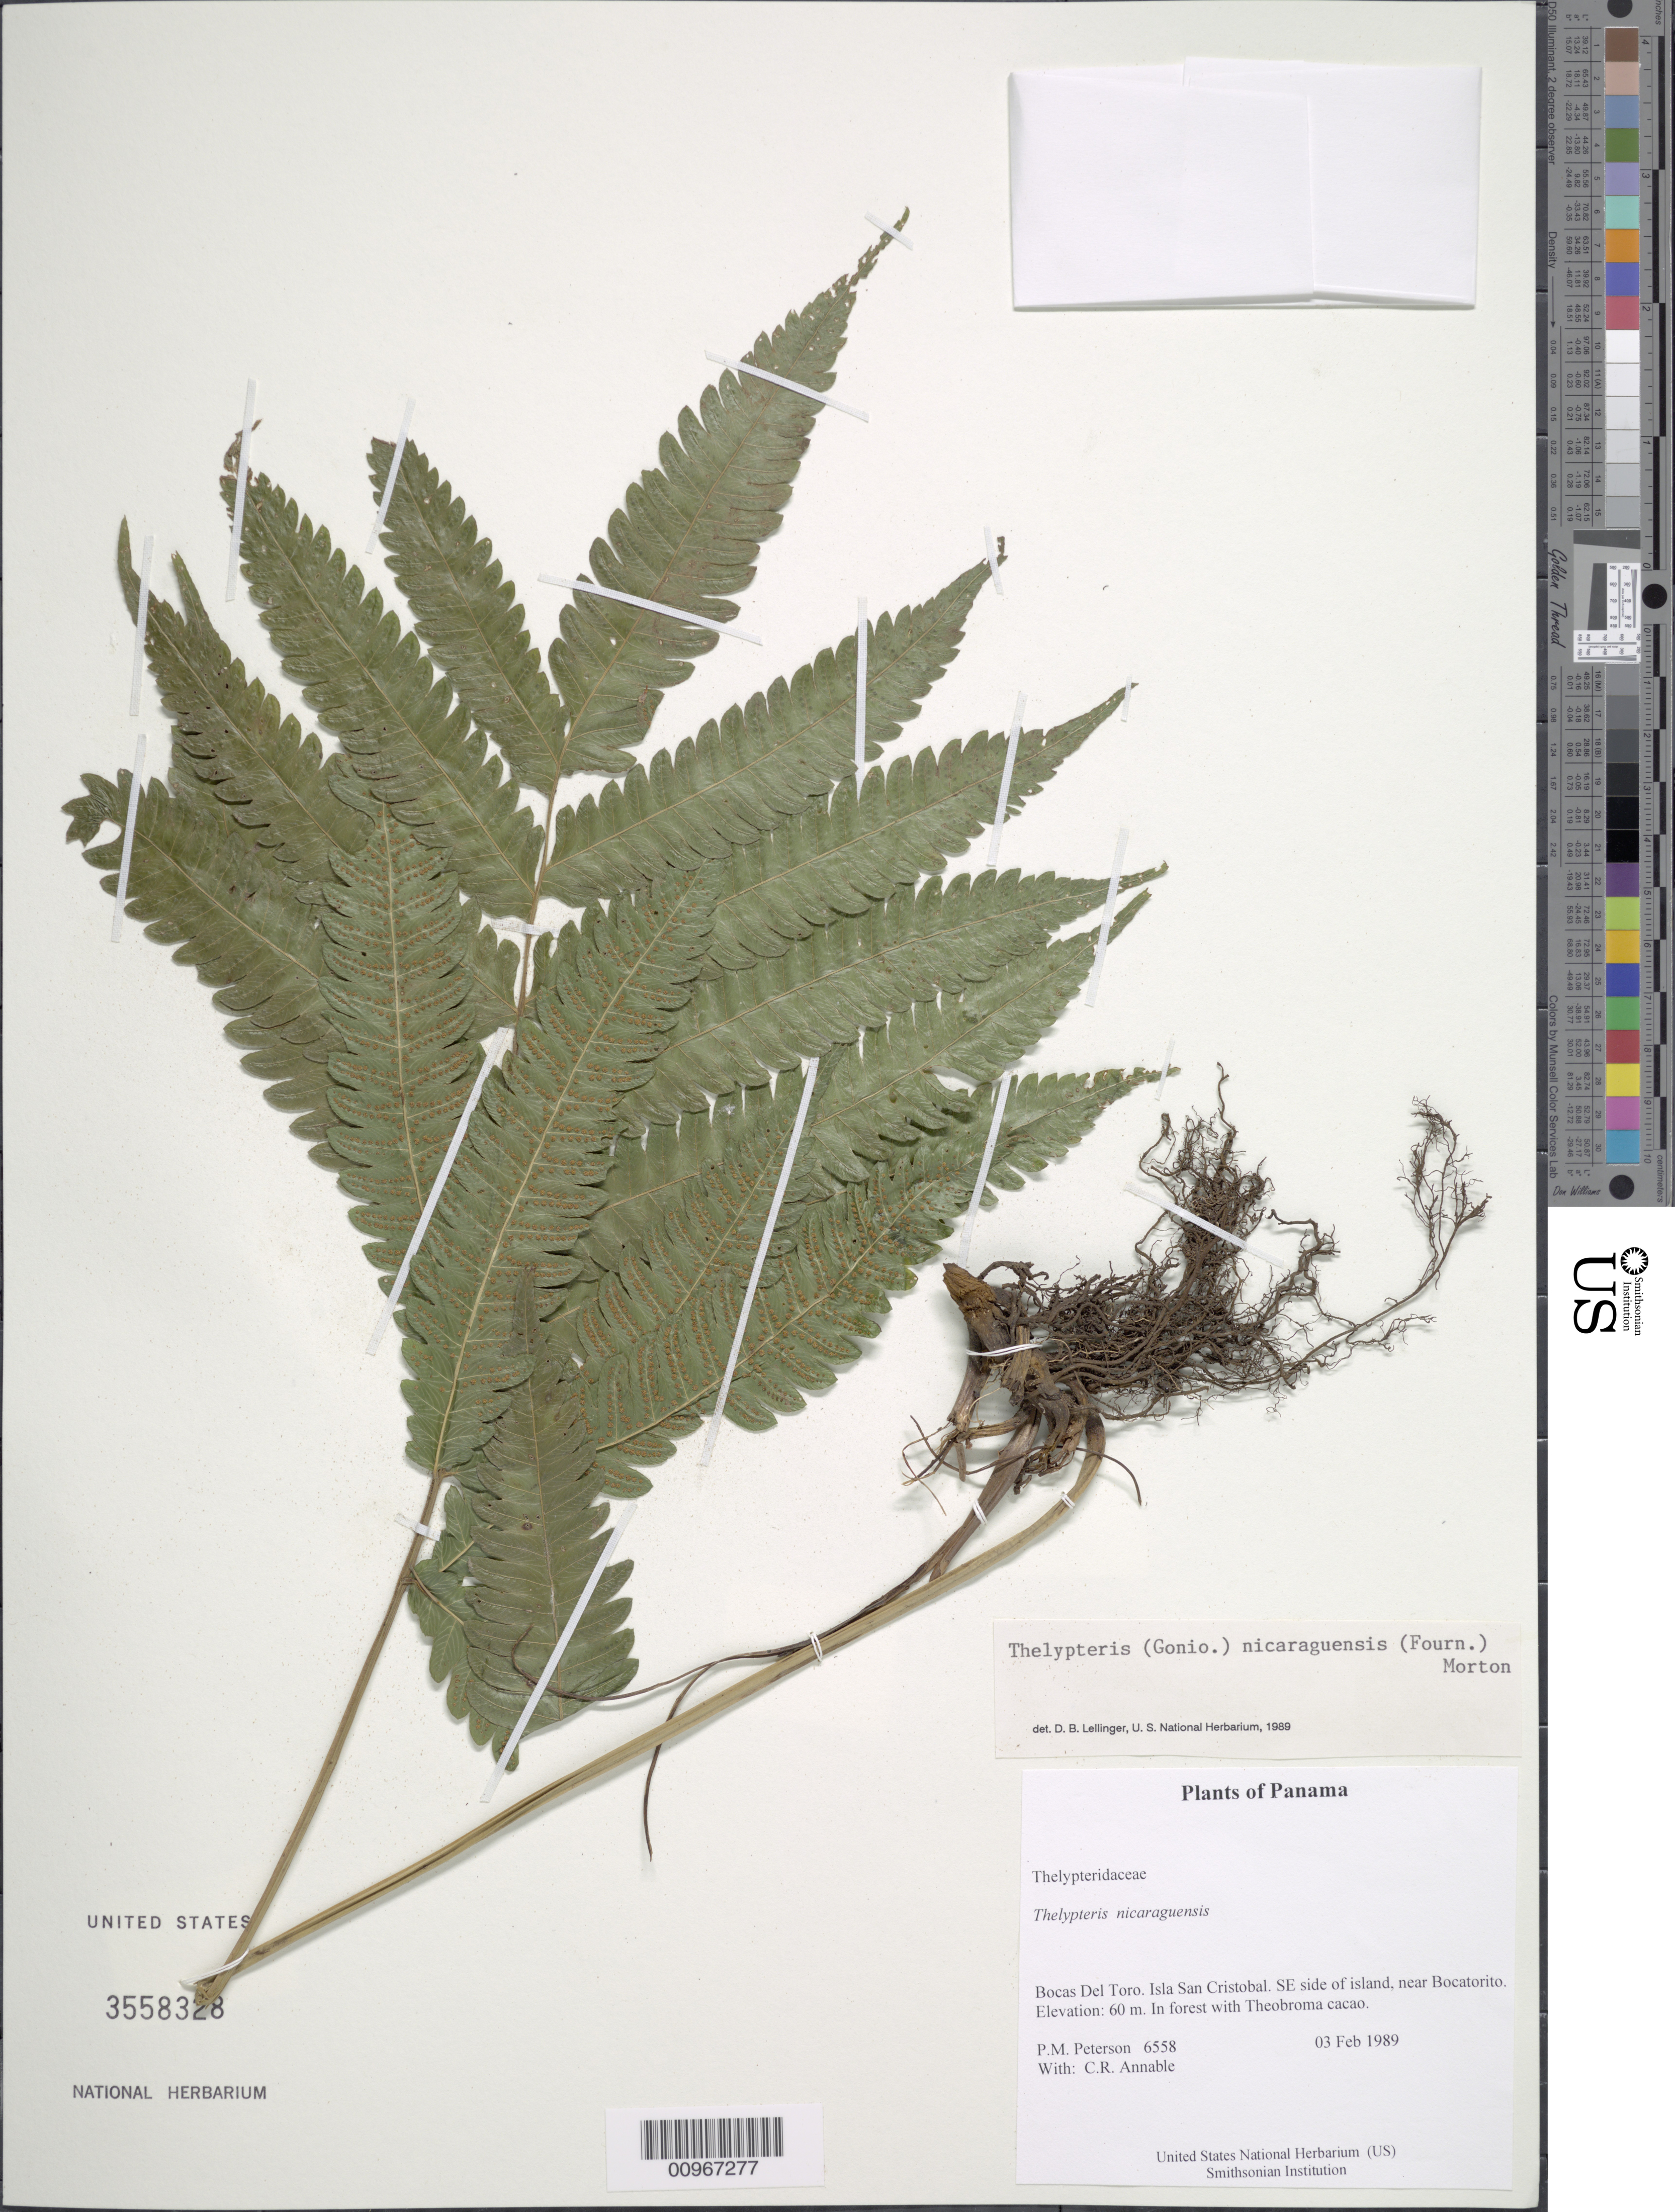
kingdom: Plantae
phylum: Tracheophyta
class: Polypodiopsida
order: Polypodiales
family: Thelypteridaceae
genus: Goniopteris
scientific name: Goniopteris nicaraguensis (C. Chr.) comb. nov., ined 2015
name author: (C. Chr.)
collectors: P. M. Peterson & C. R. Annable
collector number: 06558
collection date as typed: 03 Feb 1989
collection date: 1989-02-03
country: Panama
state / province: Bocas del Toro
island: San Cristobal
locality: SE side of island, near Bocatorito.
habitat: In forest with Theobroma cacao.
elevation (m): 60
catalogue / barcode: US 3558328